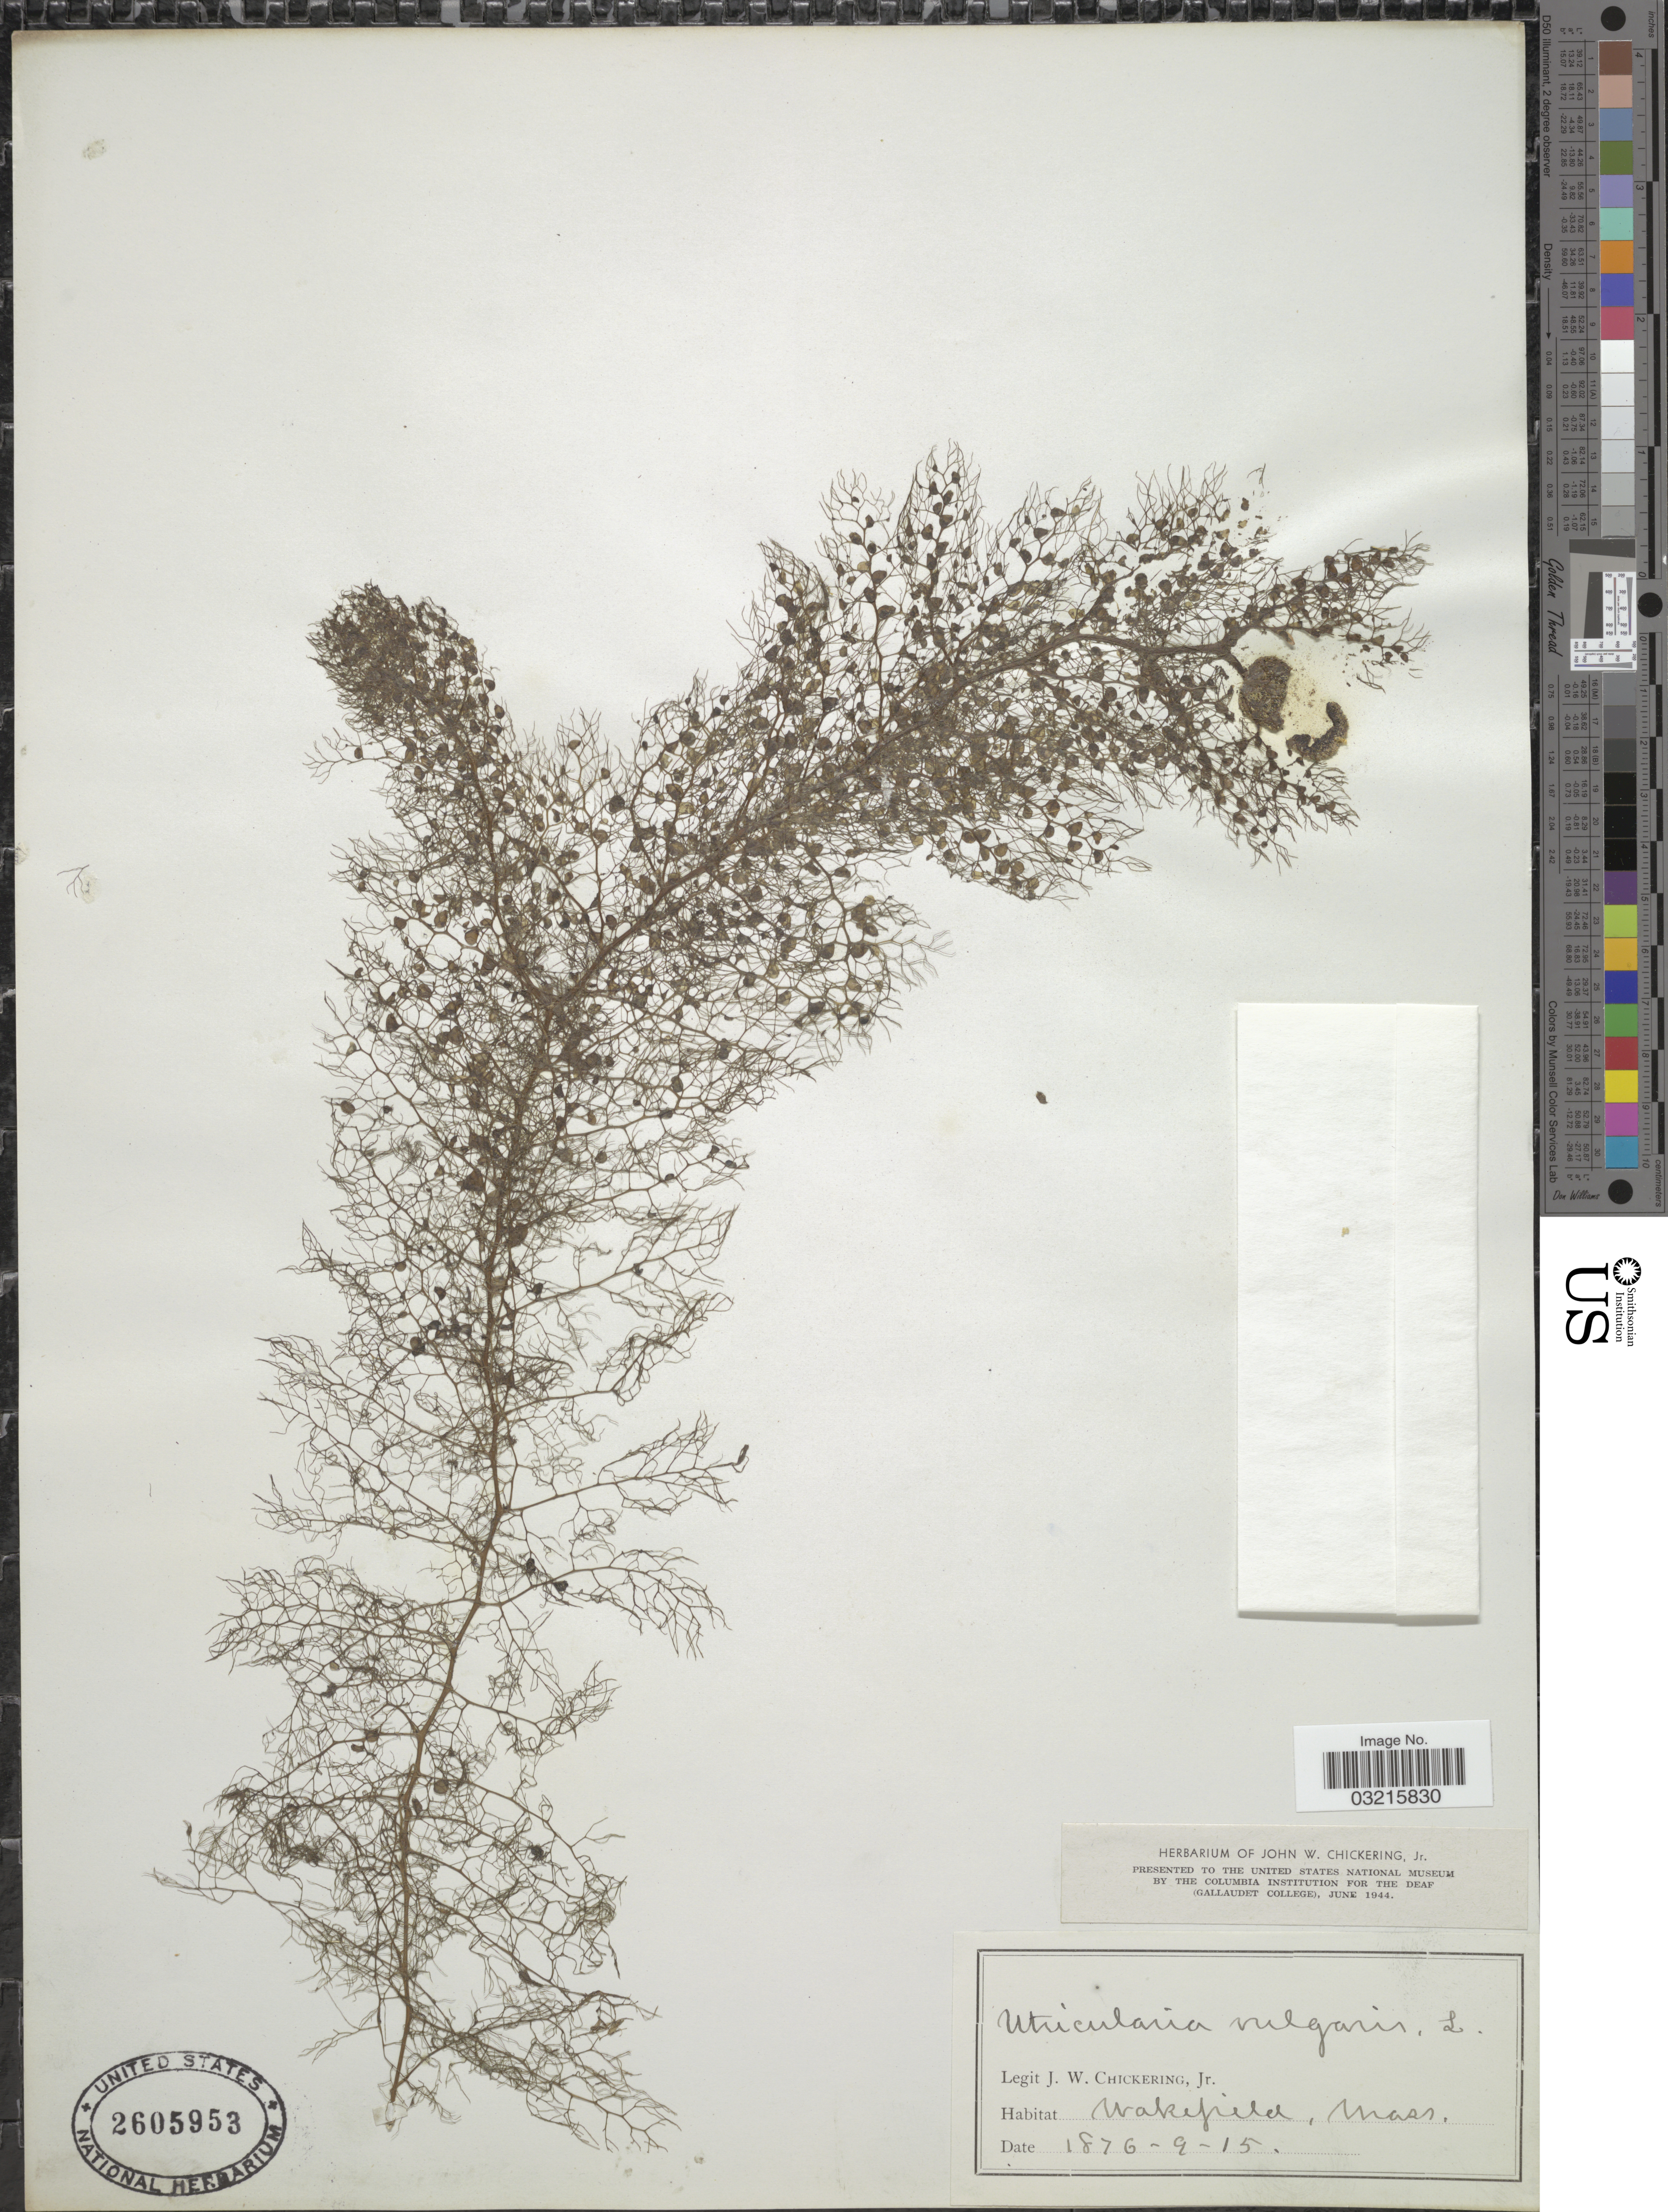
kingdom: Plantae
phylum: Tracheophyta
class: Magnoliopsida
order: Lamiales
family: Lentibulariaceae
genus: Utricularia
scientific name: Utricularia vulgaris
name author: L.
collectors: J. W. Chickering Jr.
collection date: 1876-09-15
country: United States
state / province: Massachusetts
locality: Wakefield.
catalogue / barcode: US 2605953